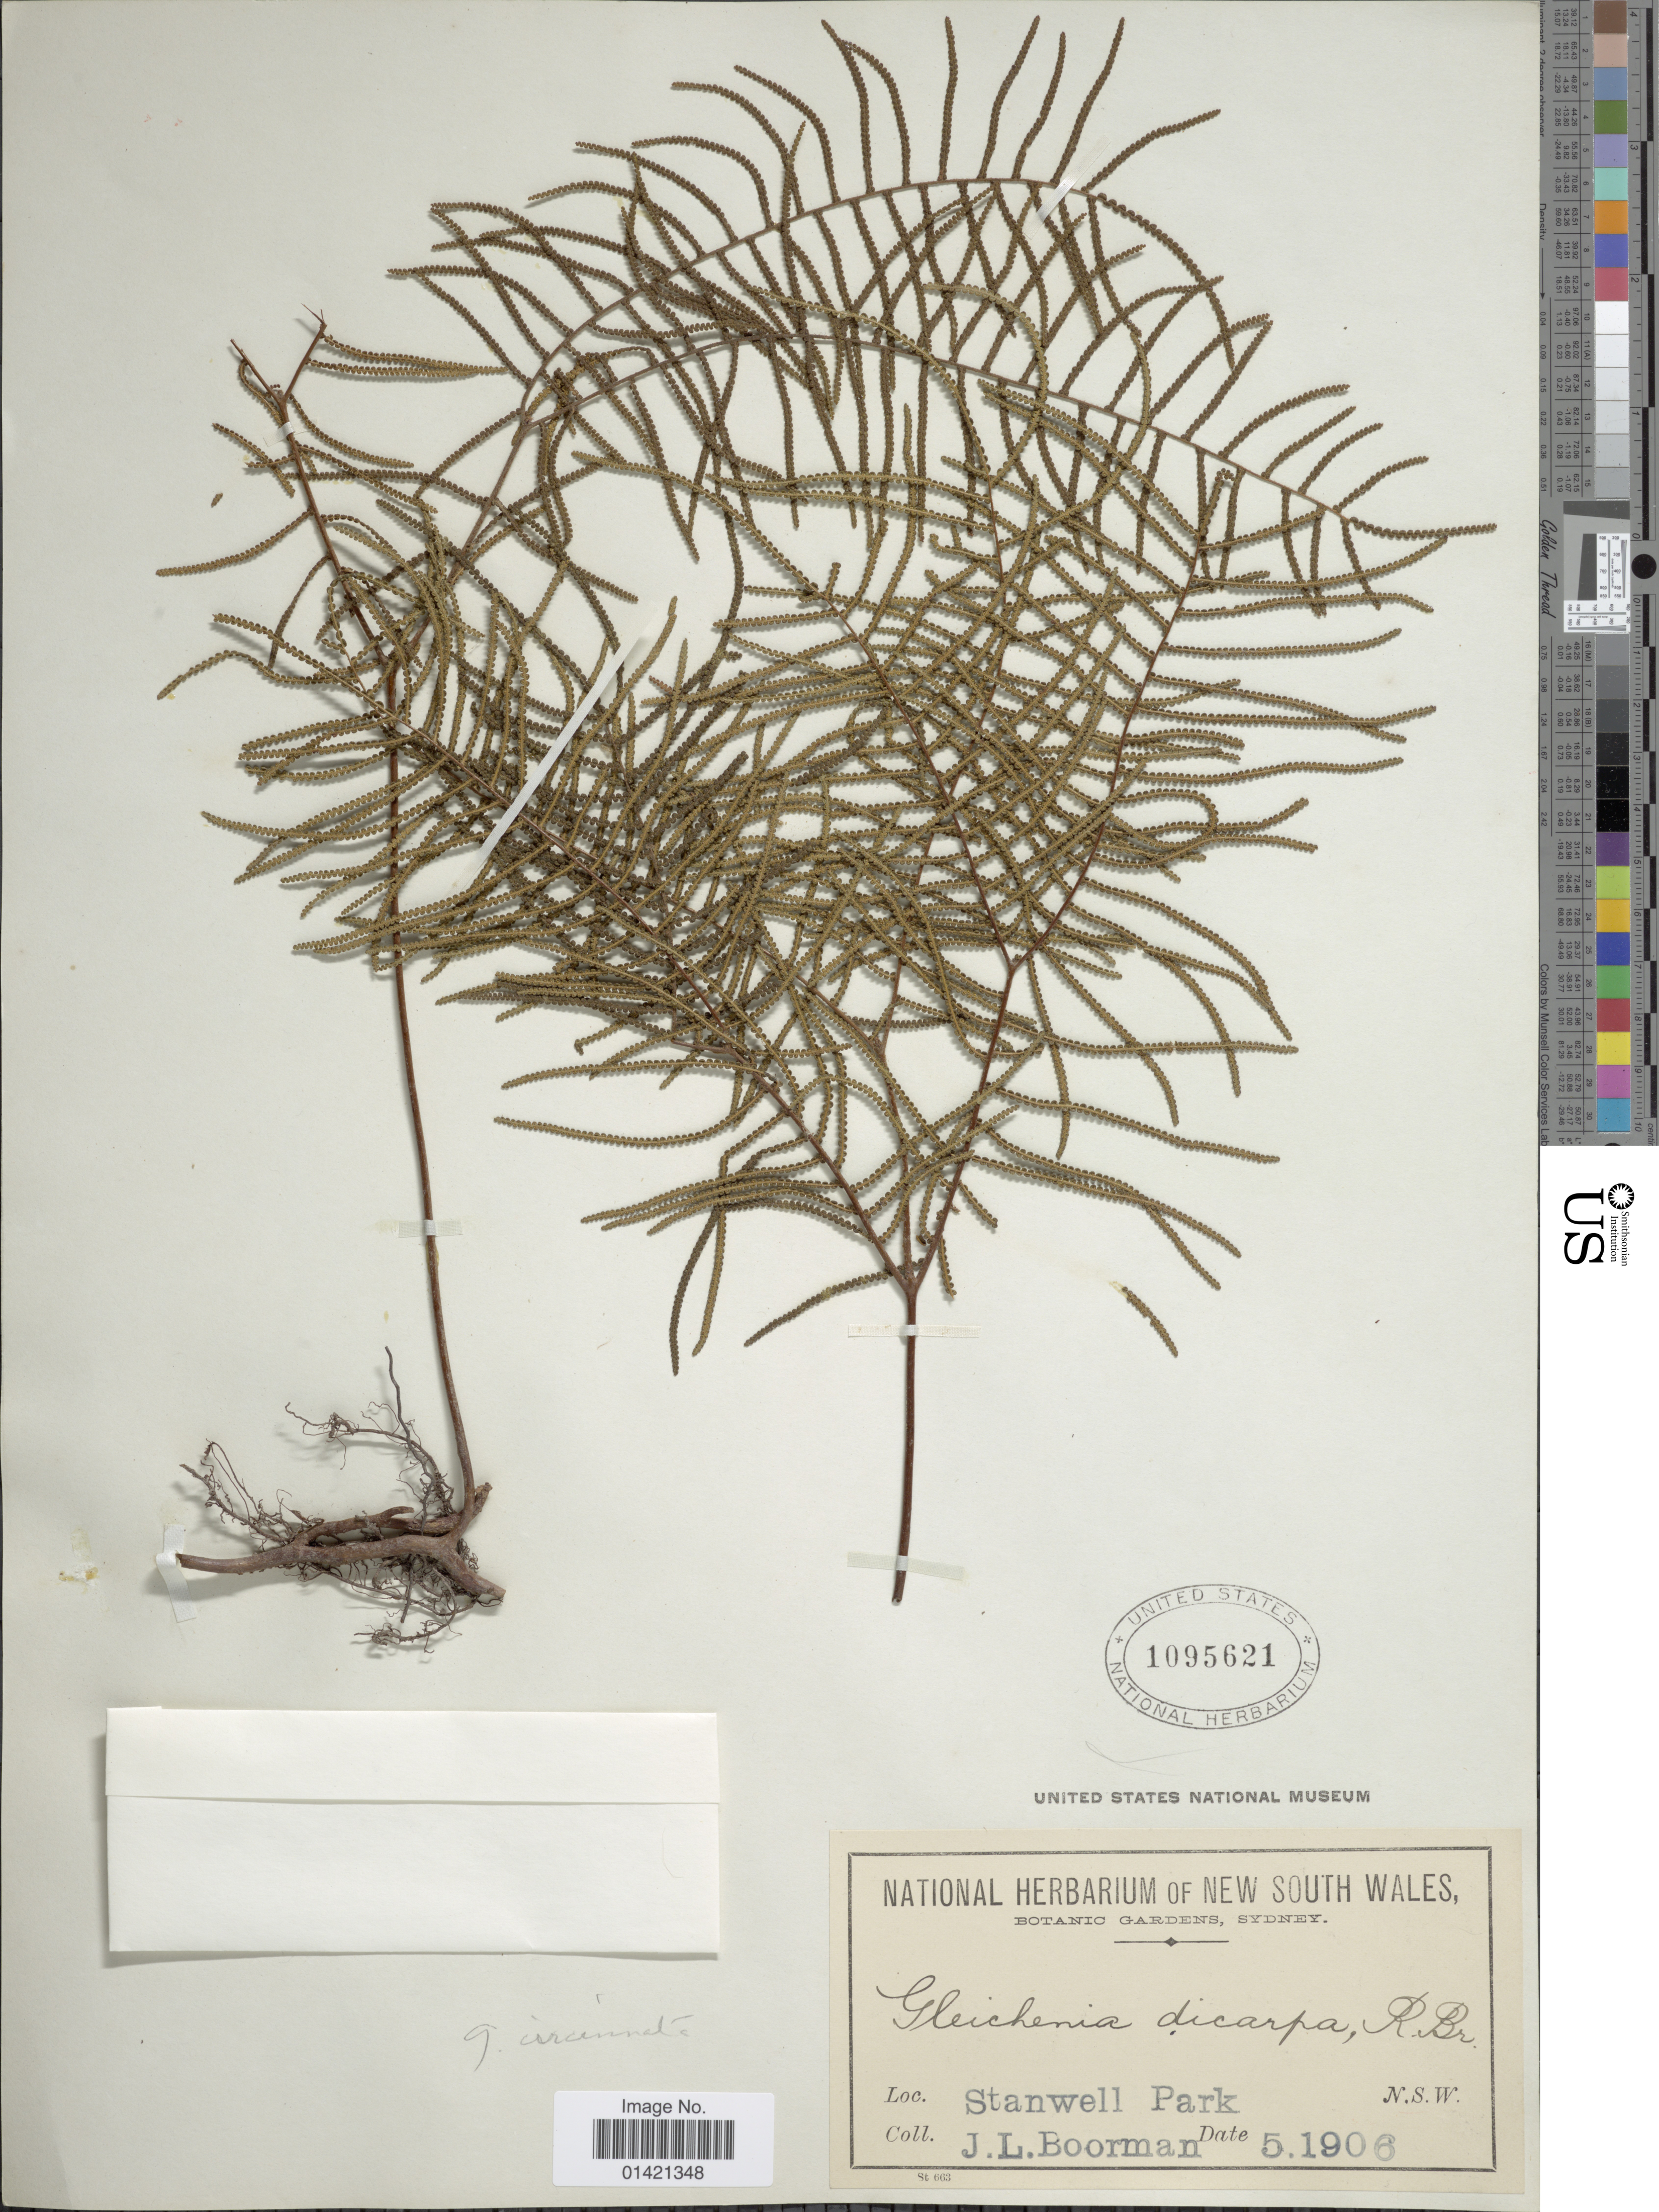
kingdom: Plantae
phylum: Tracheophyta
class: Polypodiopsida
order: Gleicheniales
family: Gleicheniaceae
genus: Gleichenia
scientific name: Gleichenia dicarpa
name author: R. Br.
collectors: J. Boorman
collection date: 1906-05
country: Australia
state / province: New South Wales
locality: Stanwell Park. N.S.W.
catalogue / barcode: US 1095621